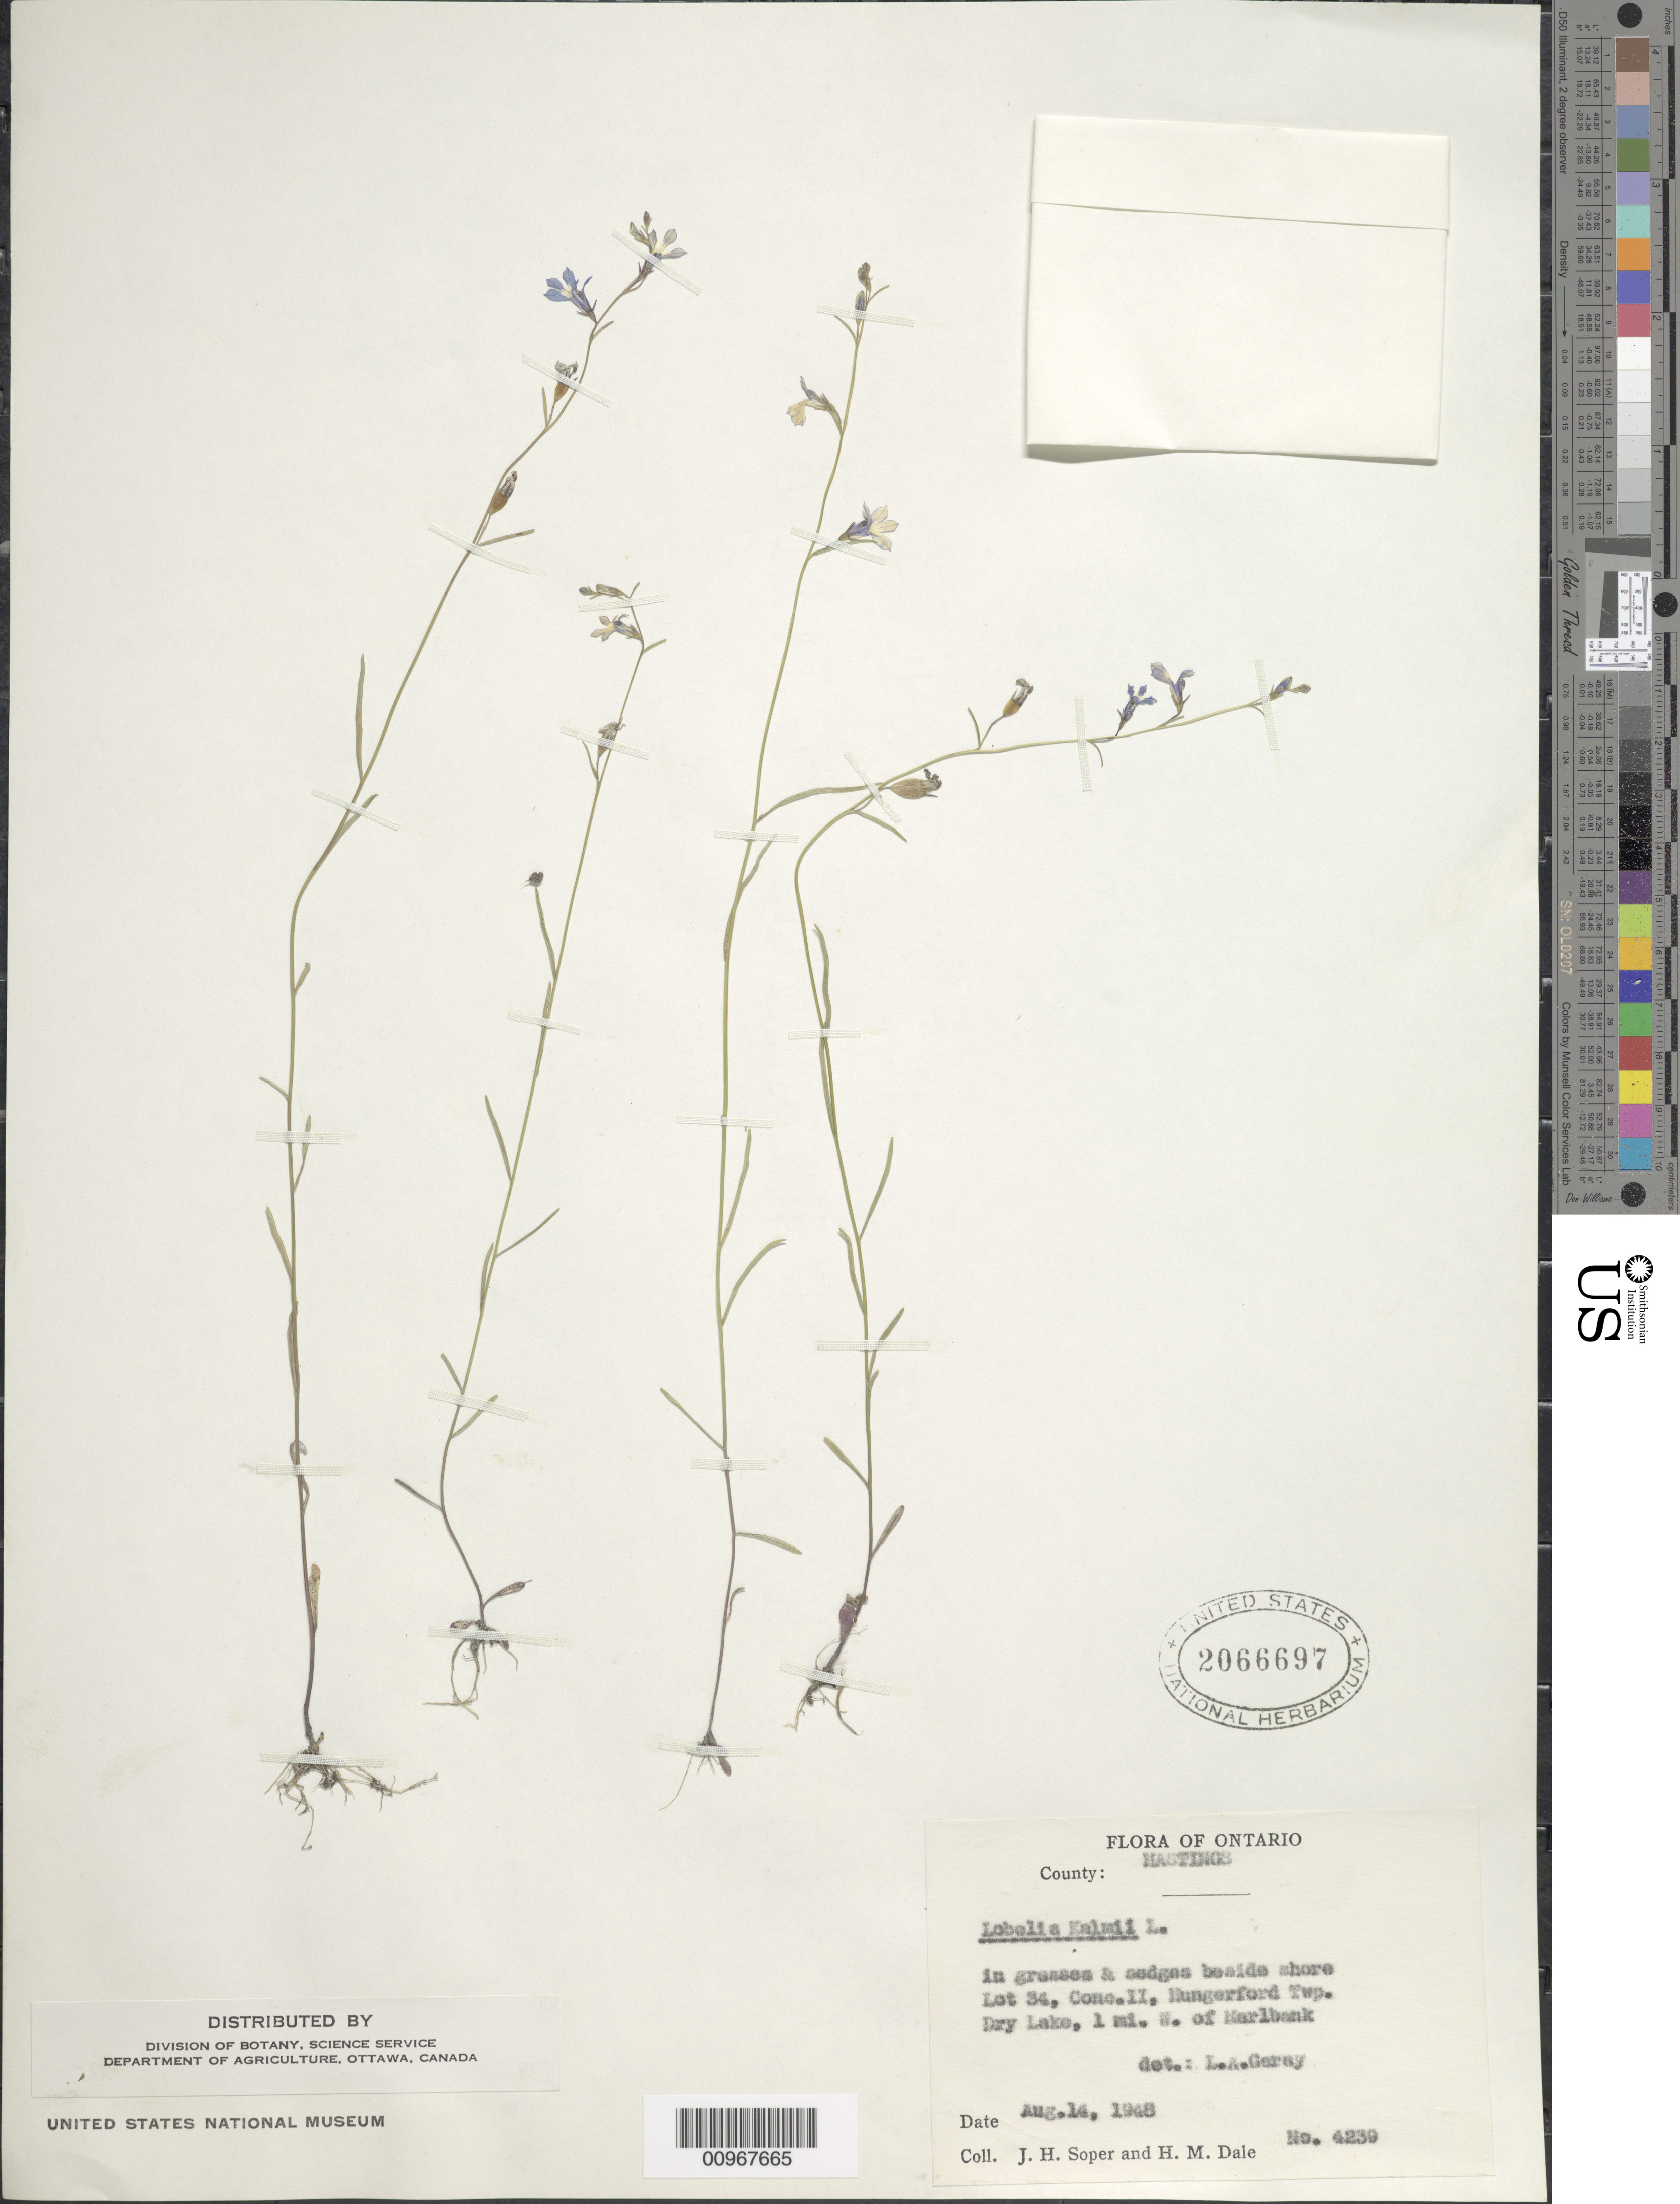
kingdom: Plantae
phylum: Tracheophyta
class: Magnoliopsida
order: Asterales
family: Campanulaceae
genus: Lobelia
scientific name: Lobelia kalmii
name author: L.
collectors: J. H. Soper & H. M. Dale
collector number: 4239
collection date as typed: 14 Aug 1948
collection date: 1948-08-14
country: Canada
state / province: Ontario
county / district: Hastings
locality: Lot 34, Conc. II, Hungerford Twp., Dry Lake, 1 mi. N. of Marlbank.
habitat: in grasses and sedges beside shore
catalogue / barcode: US 2066697